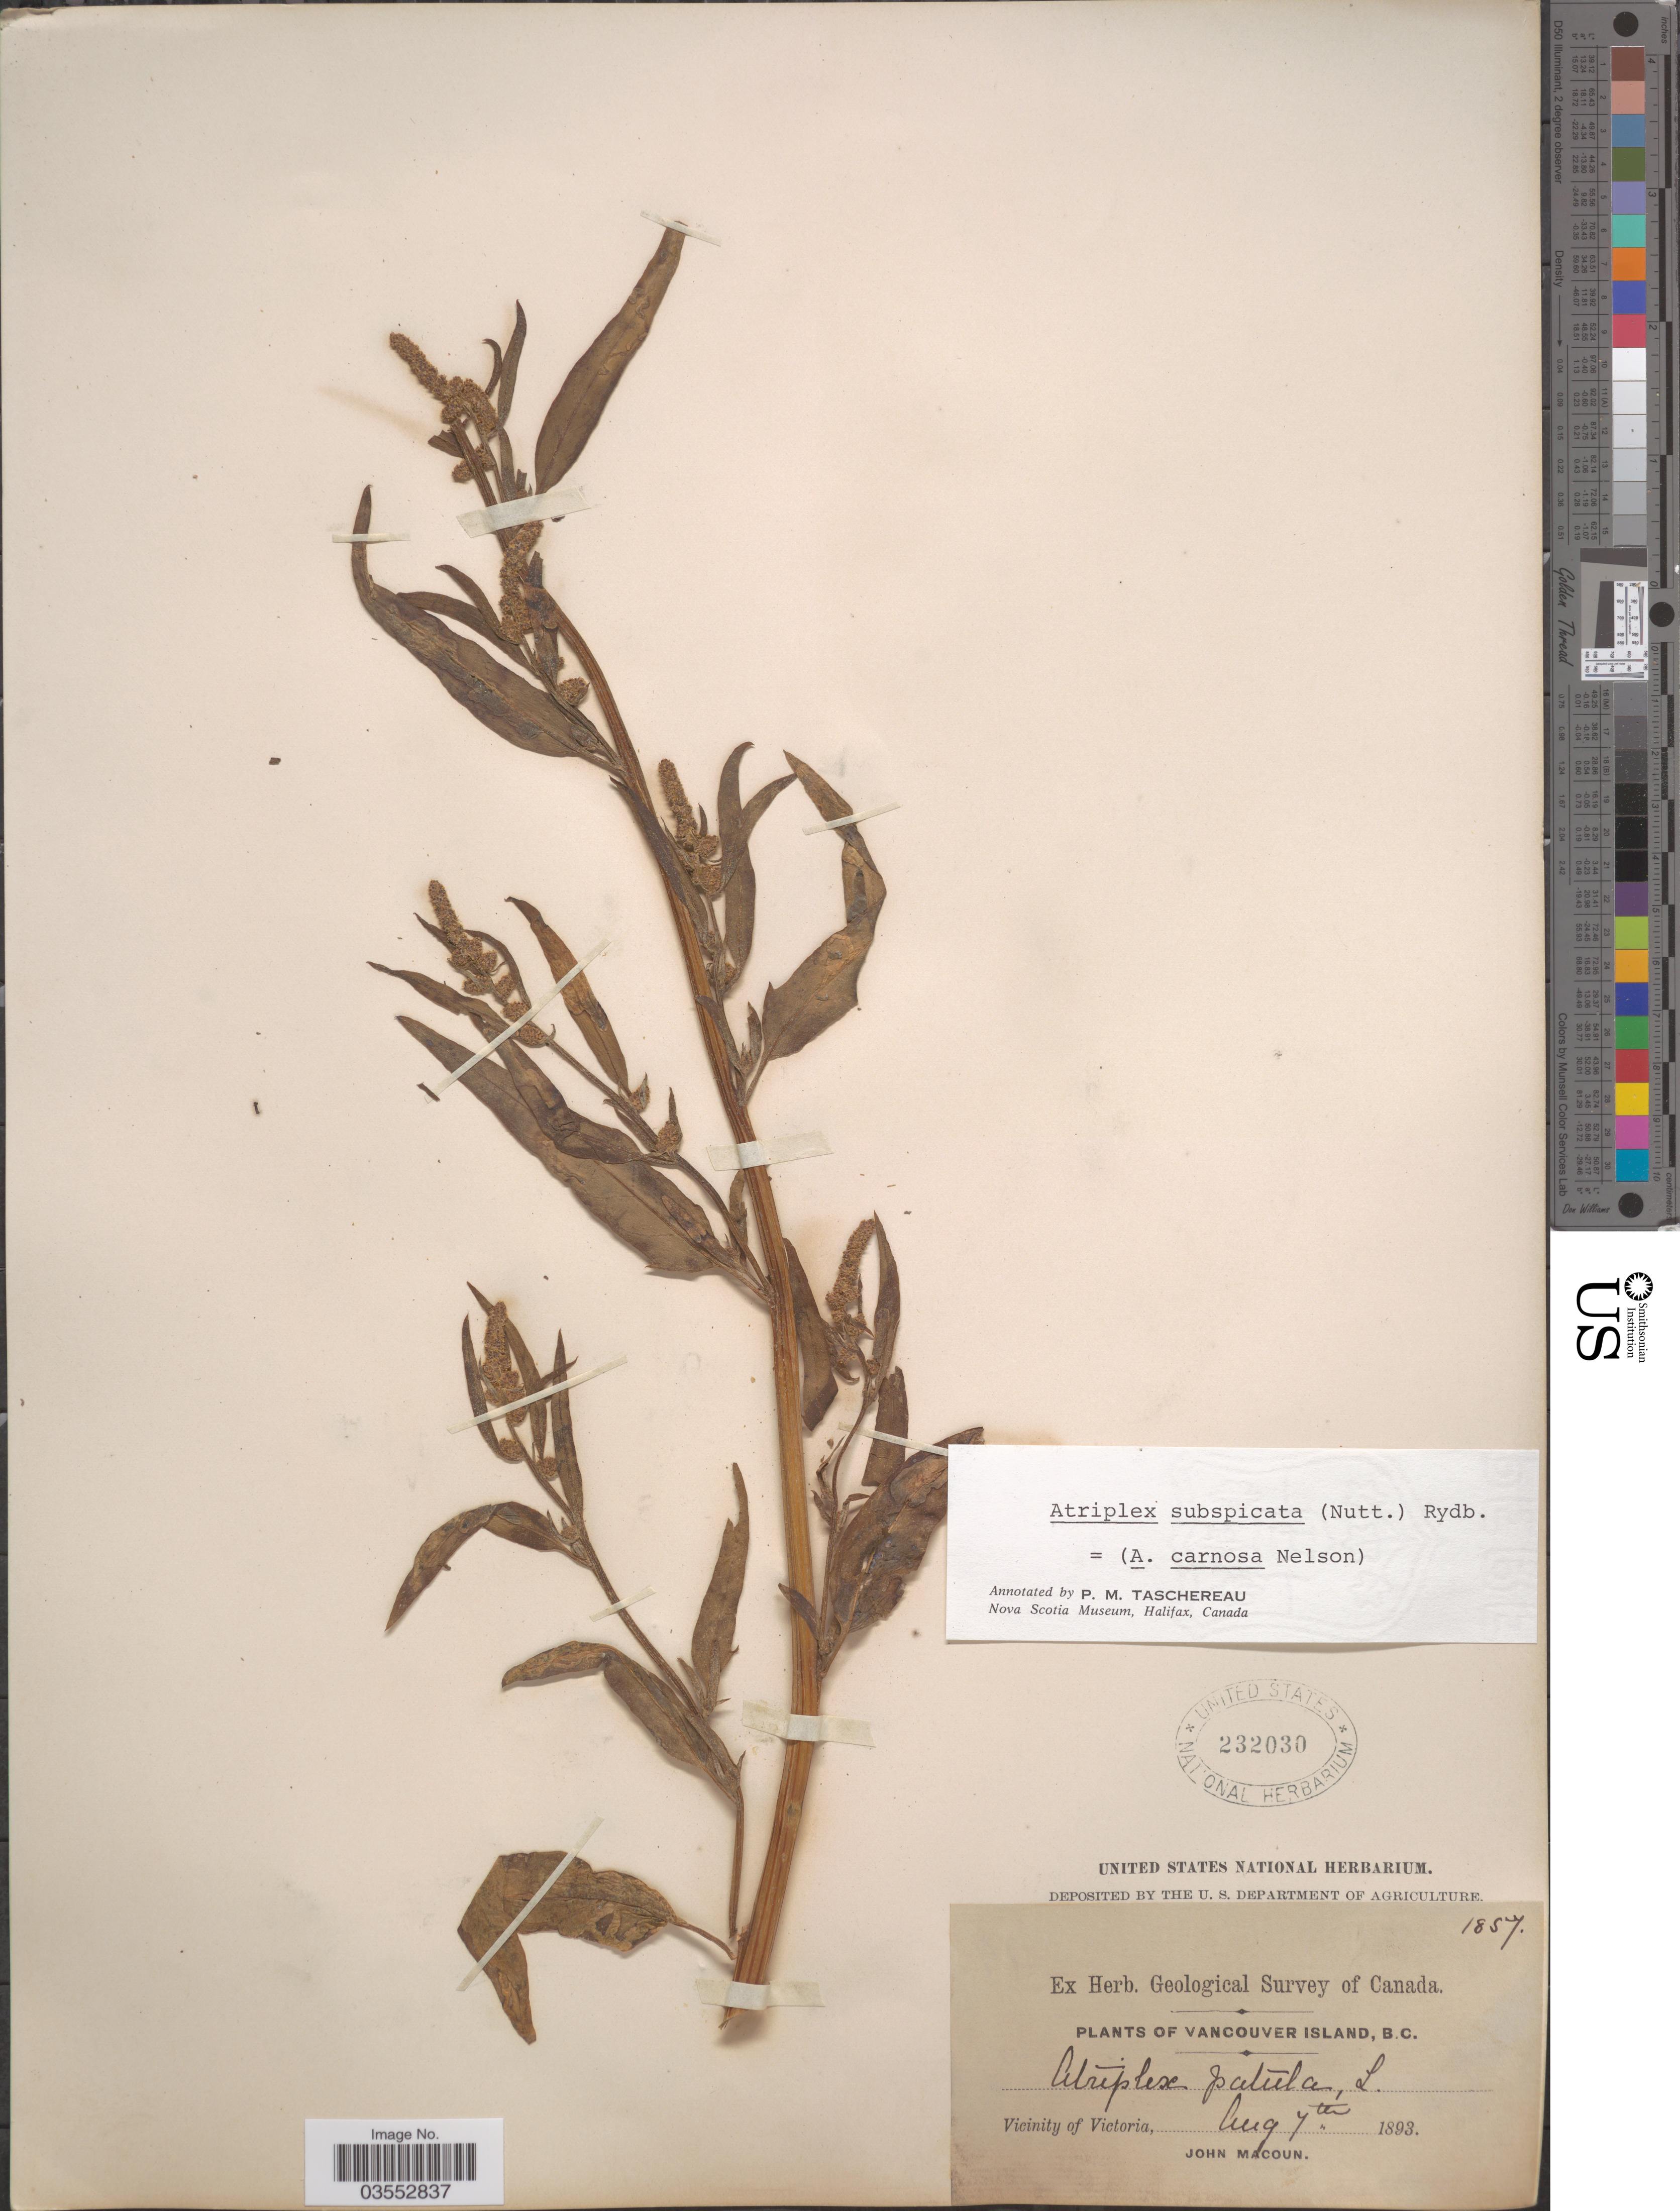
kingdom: Plantae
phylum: Tracheophyta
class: Magnoliopsida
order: Caryophyllales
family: Amaranthaceae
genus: Atriplex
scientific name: Atriplex subspicata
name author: (Nutt.) Rydb.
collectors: J. Macoun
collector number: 1857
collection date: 1893-08-07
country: Canada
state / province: British Columbia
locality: Vancouver Island. Vicinity of Victoria.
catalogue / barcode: US 232030